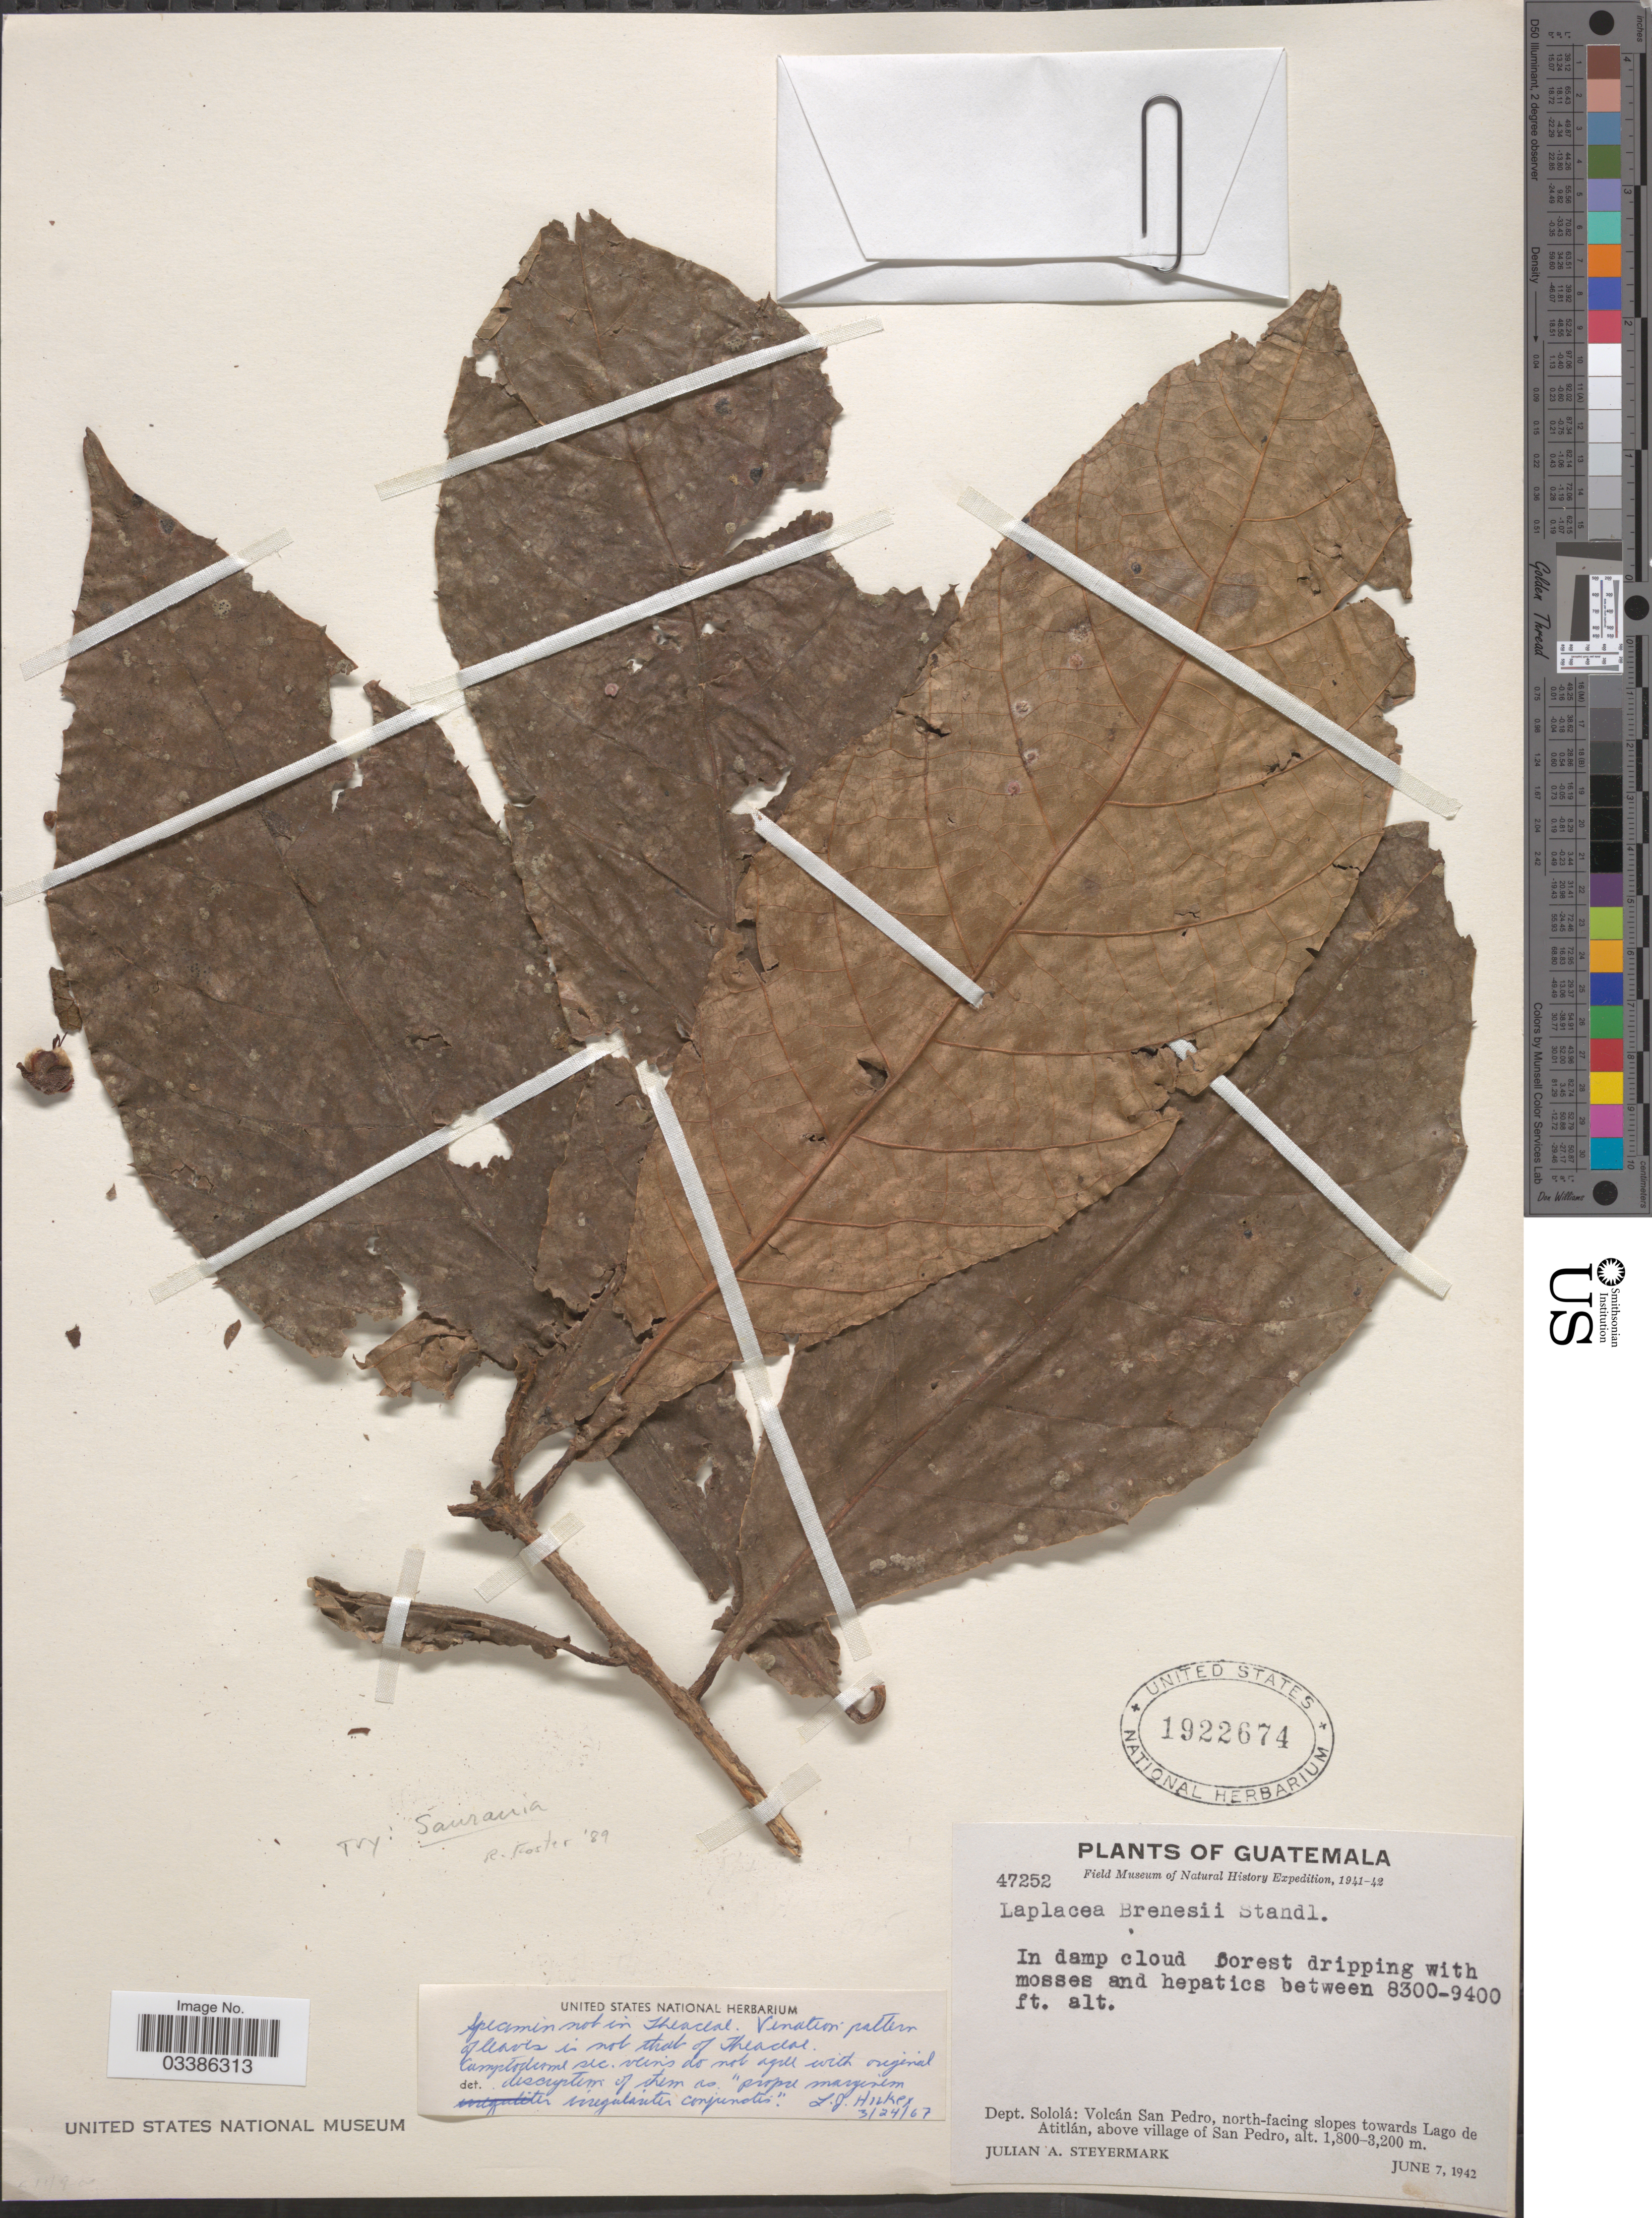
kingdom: Plantae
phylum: Tracheophyta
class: Magnoliopsida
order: Ericales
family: Actinidiaceae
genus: Saurauia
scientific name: Saurauia sp.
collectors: J. Steyermark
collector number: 47252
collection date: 1942-06-07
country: Guatemala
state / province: Sololá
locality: Dept. Sololá: Volcán San Pedro, north-facing slopes towards Lago de Atitlán, above village of San Pedro.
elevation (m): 1800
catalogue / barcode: US 1922674